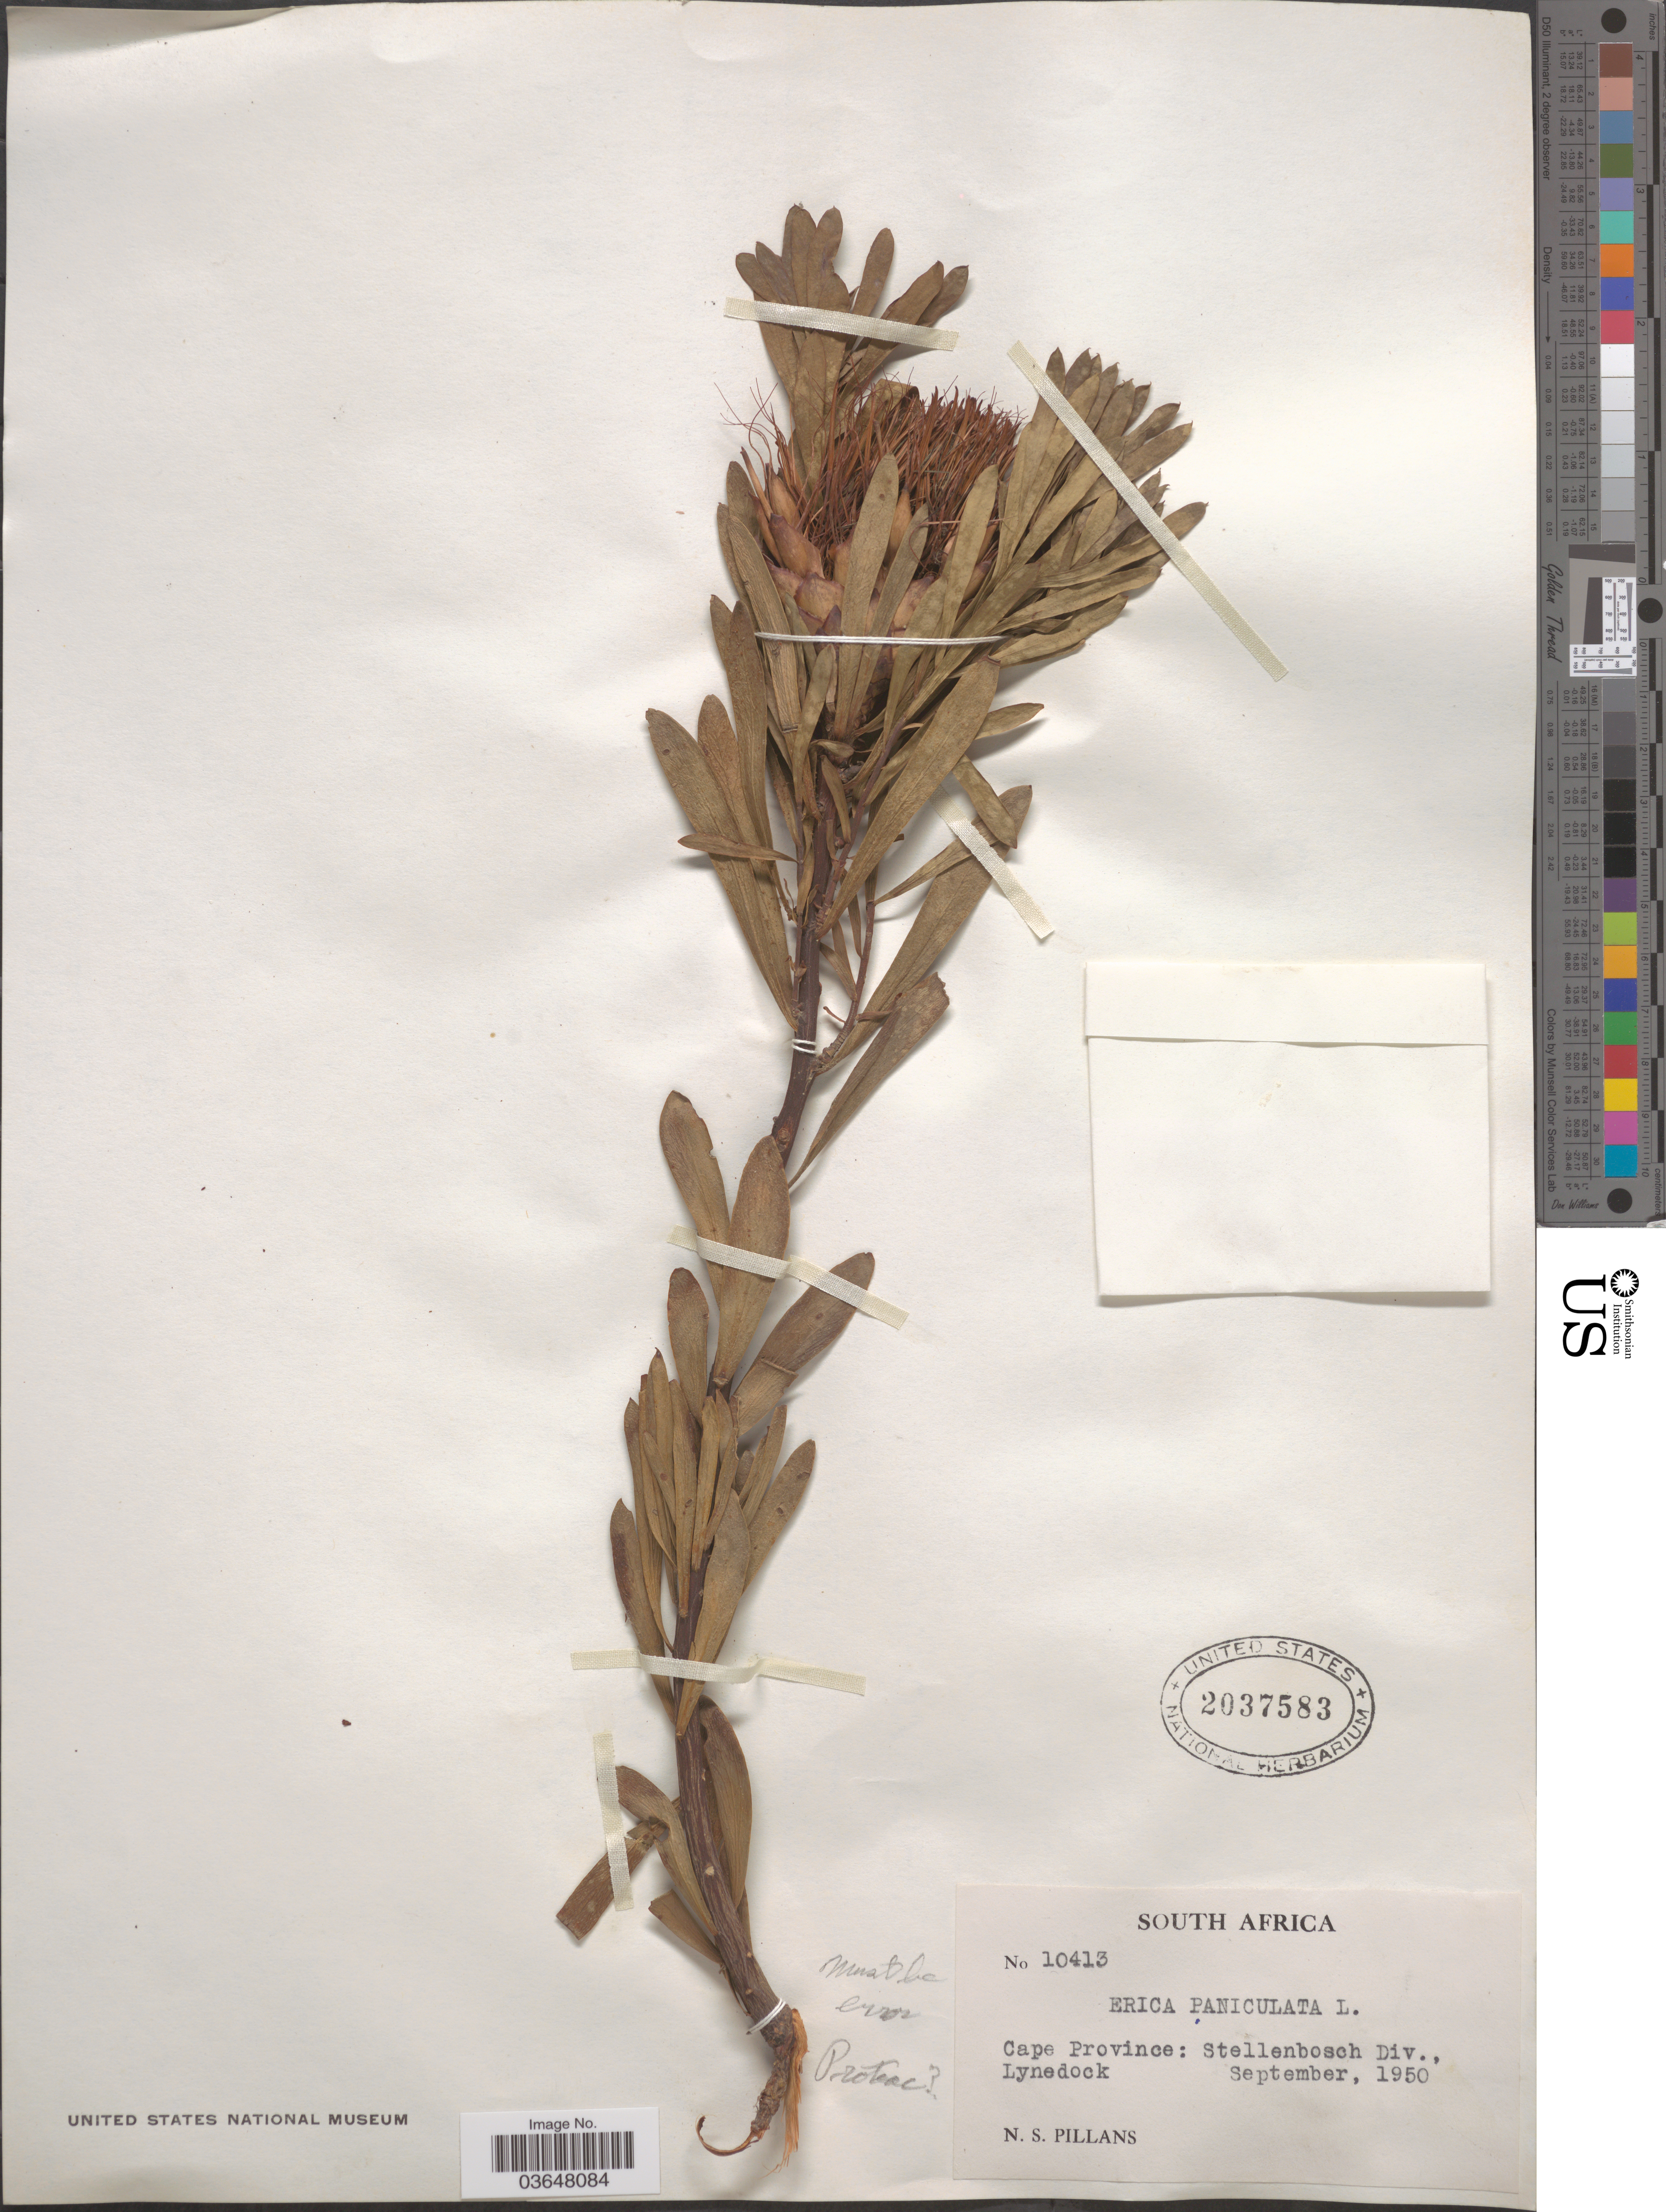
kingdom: Plantae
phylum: Tracheophyta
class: Magnoliopsida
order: Proteales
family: Proteaceae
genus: Protea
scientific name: Protea sp.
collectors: N. S. Pillans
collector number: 10413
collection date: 1950-09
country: South Africa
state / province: Western Cape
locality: Stellenbosch Div., Lynedock.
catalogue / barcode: US 2037583